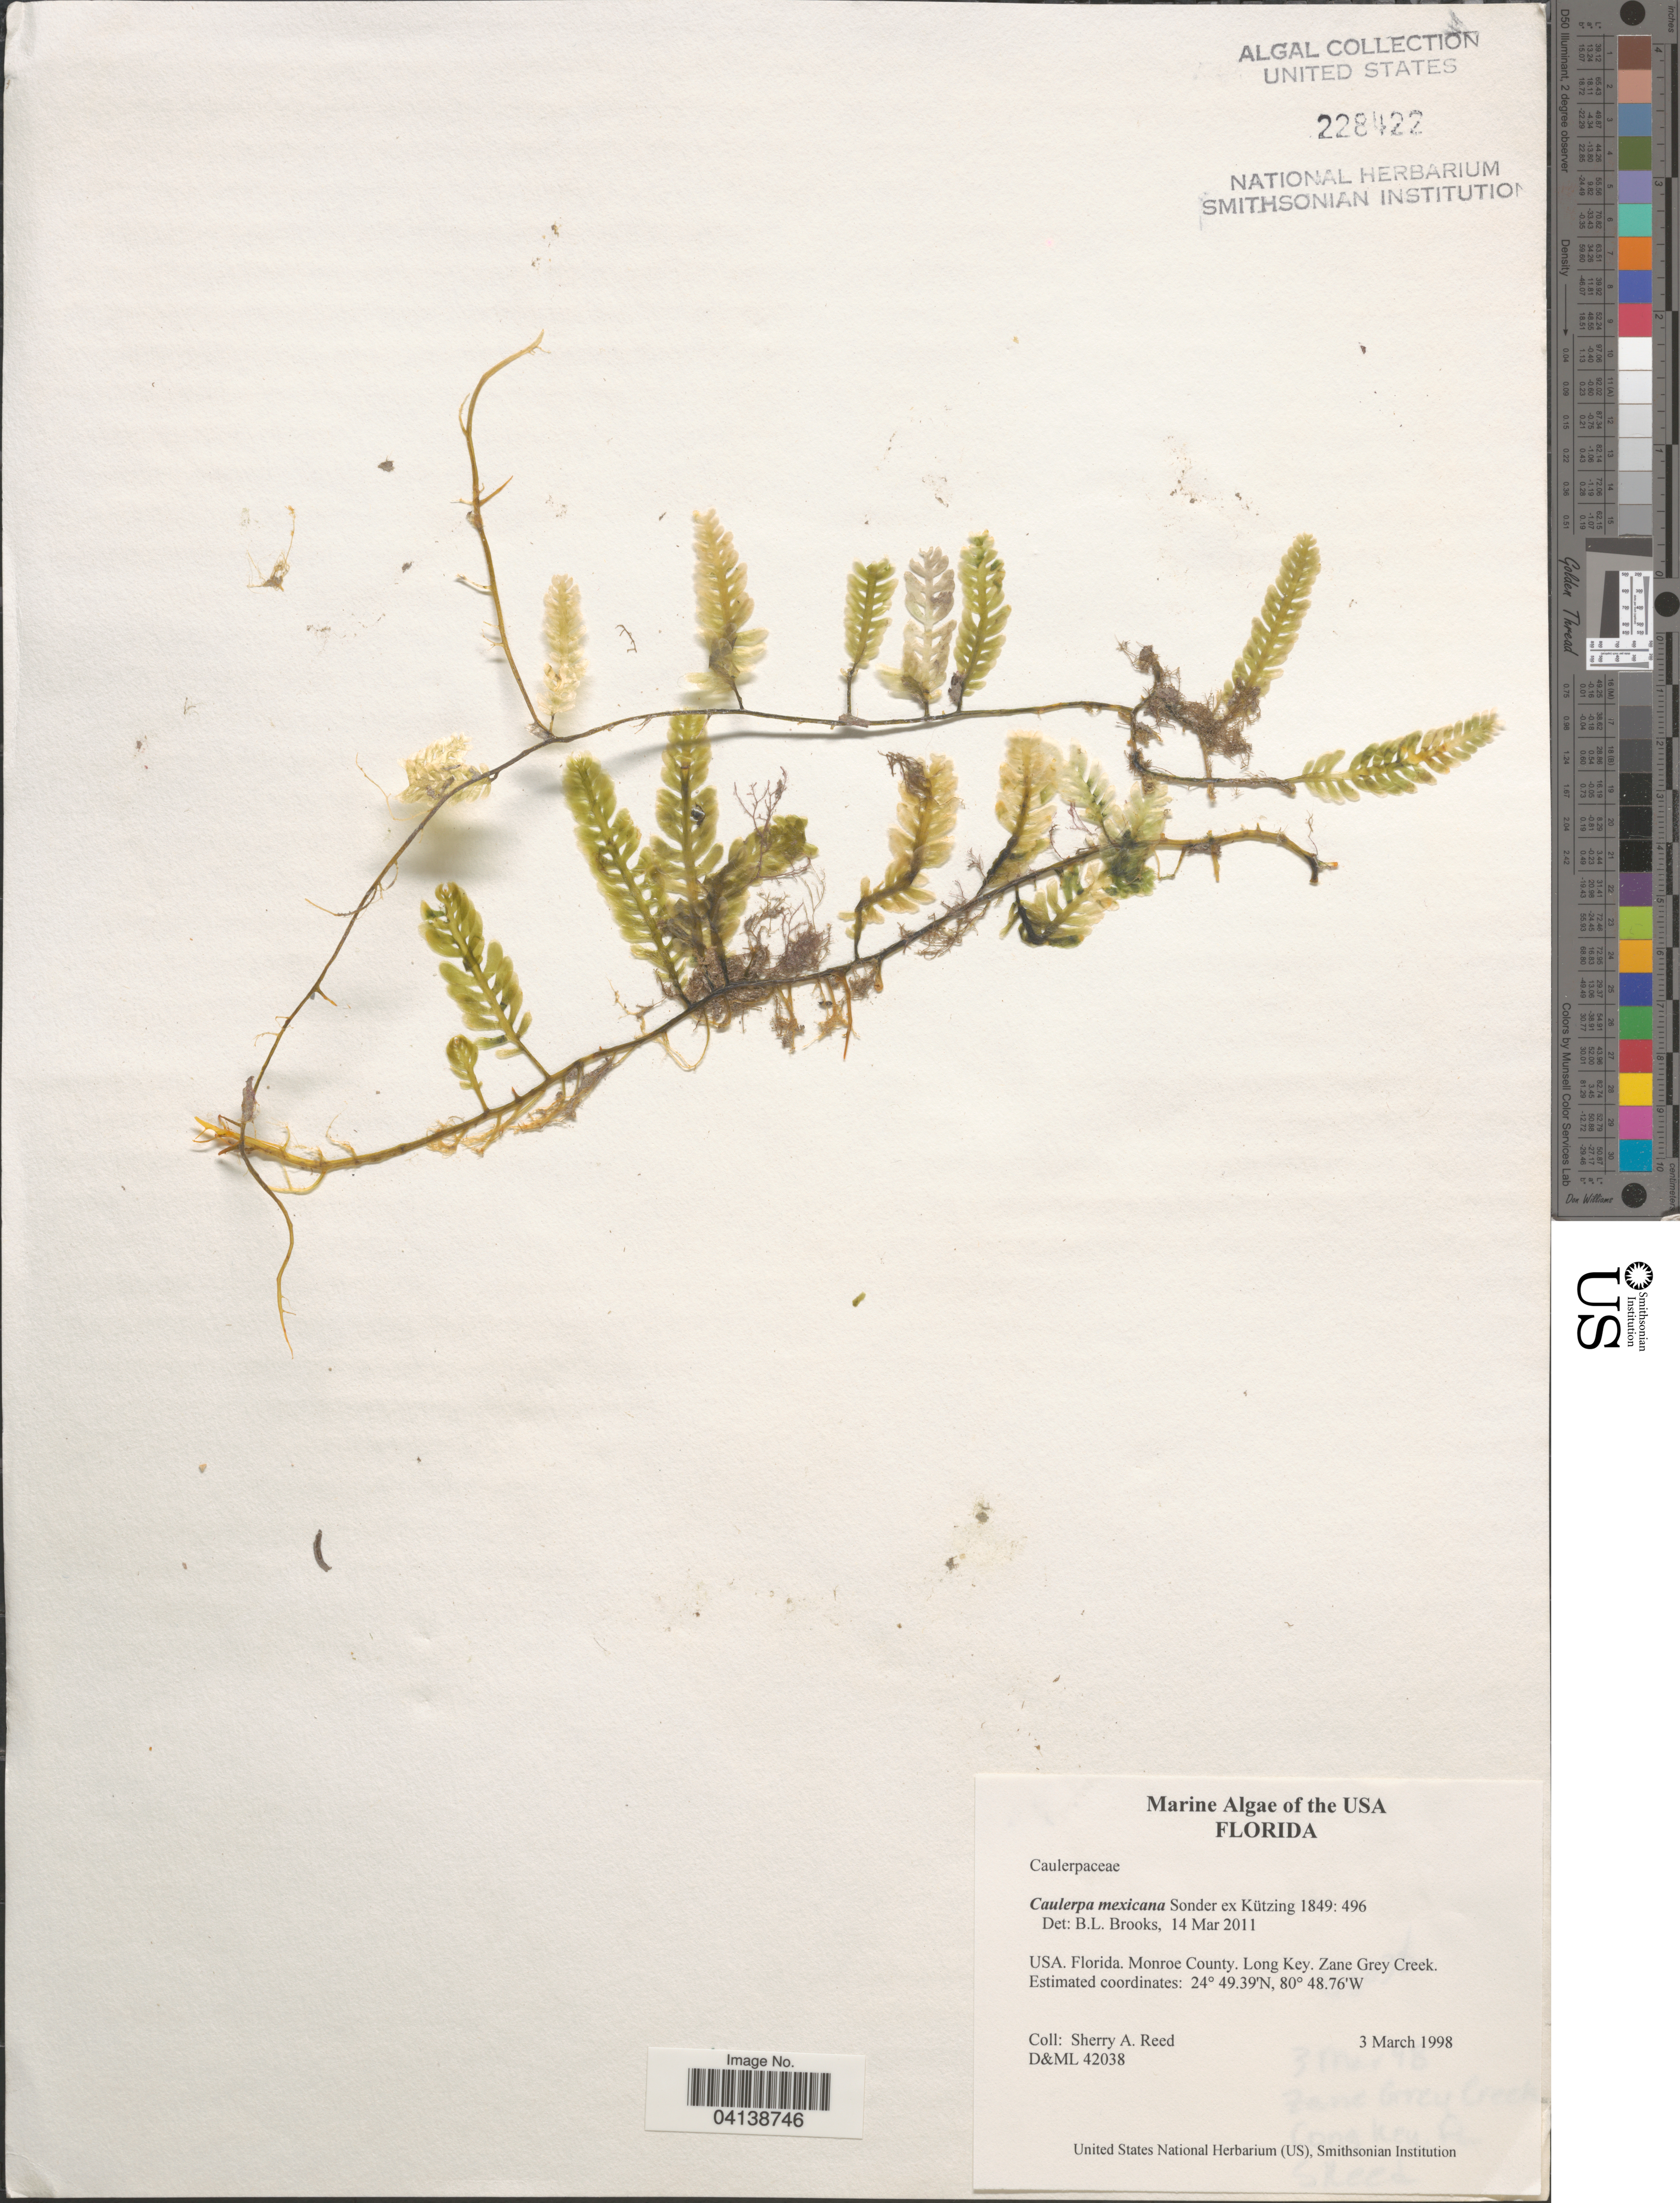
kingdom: Plantae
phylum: Chlorophyta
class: Ulvophyceae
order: Bryopsidales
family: Caulerpaceae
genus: Caulerpa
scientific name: Caulerpa mexicana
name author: Sond. ex Kütz.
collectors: S. Reed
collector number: D&ML42038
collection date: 1998-03-03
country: United States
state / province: Florida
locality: Monroe County. Long Key. Zane Grey Creek.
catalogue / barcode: US 228422